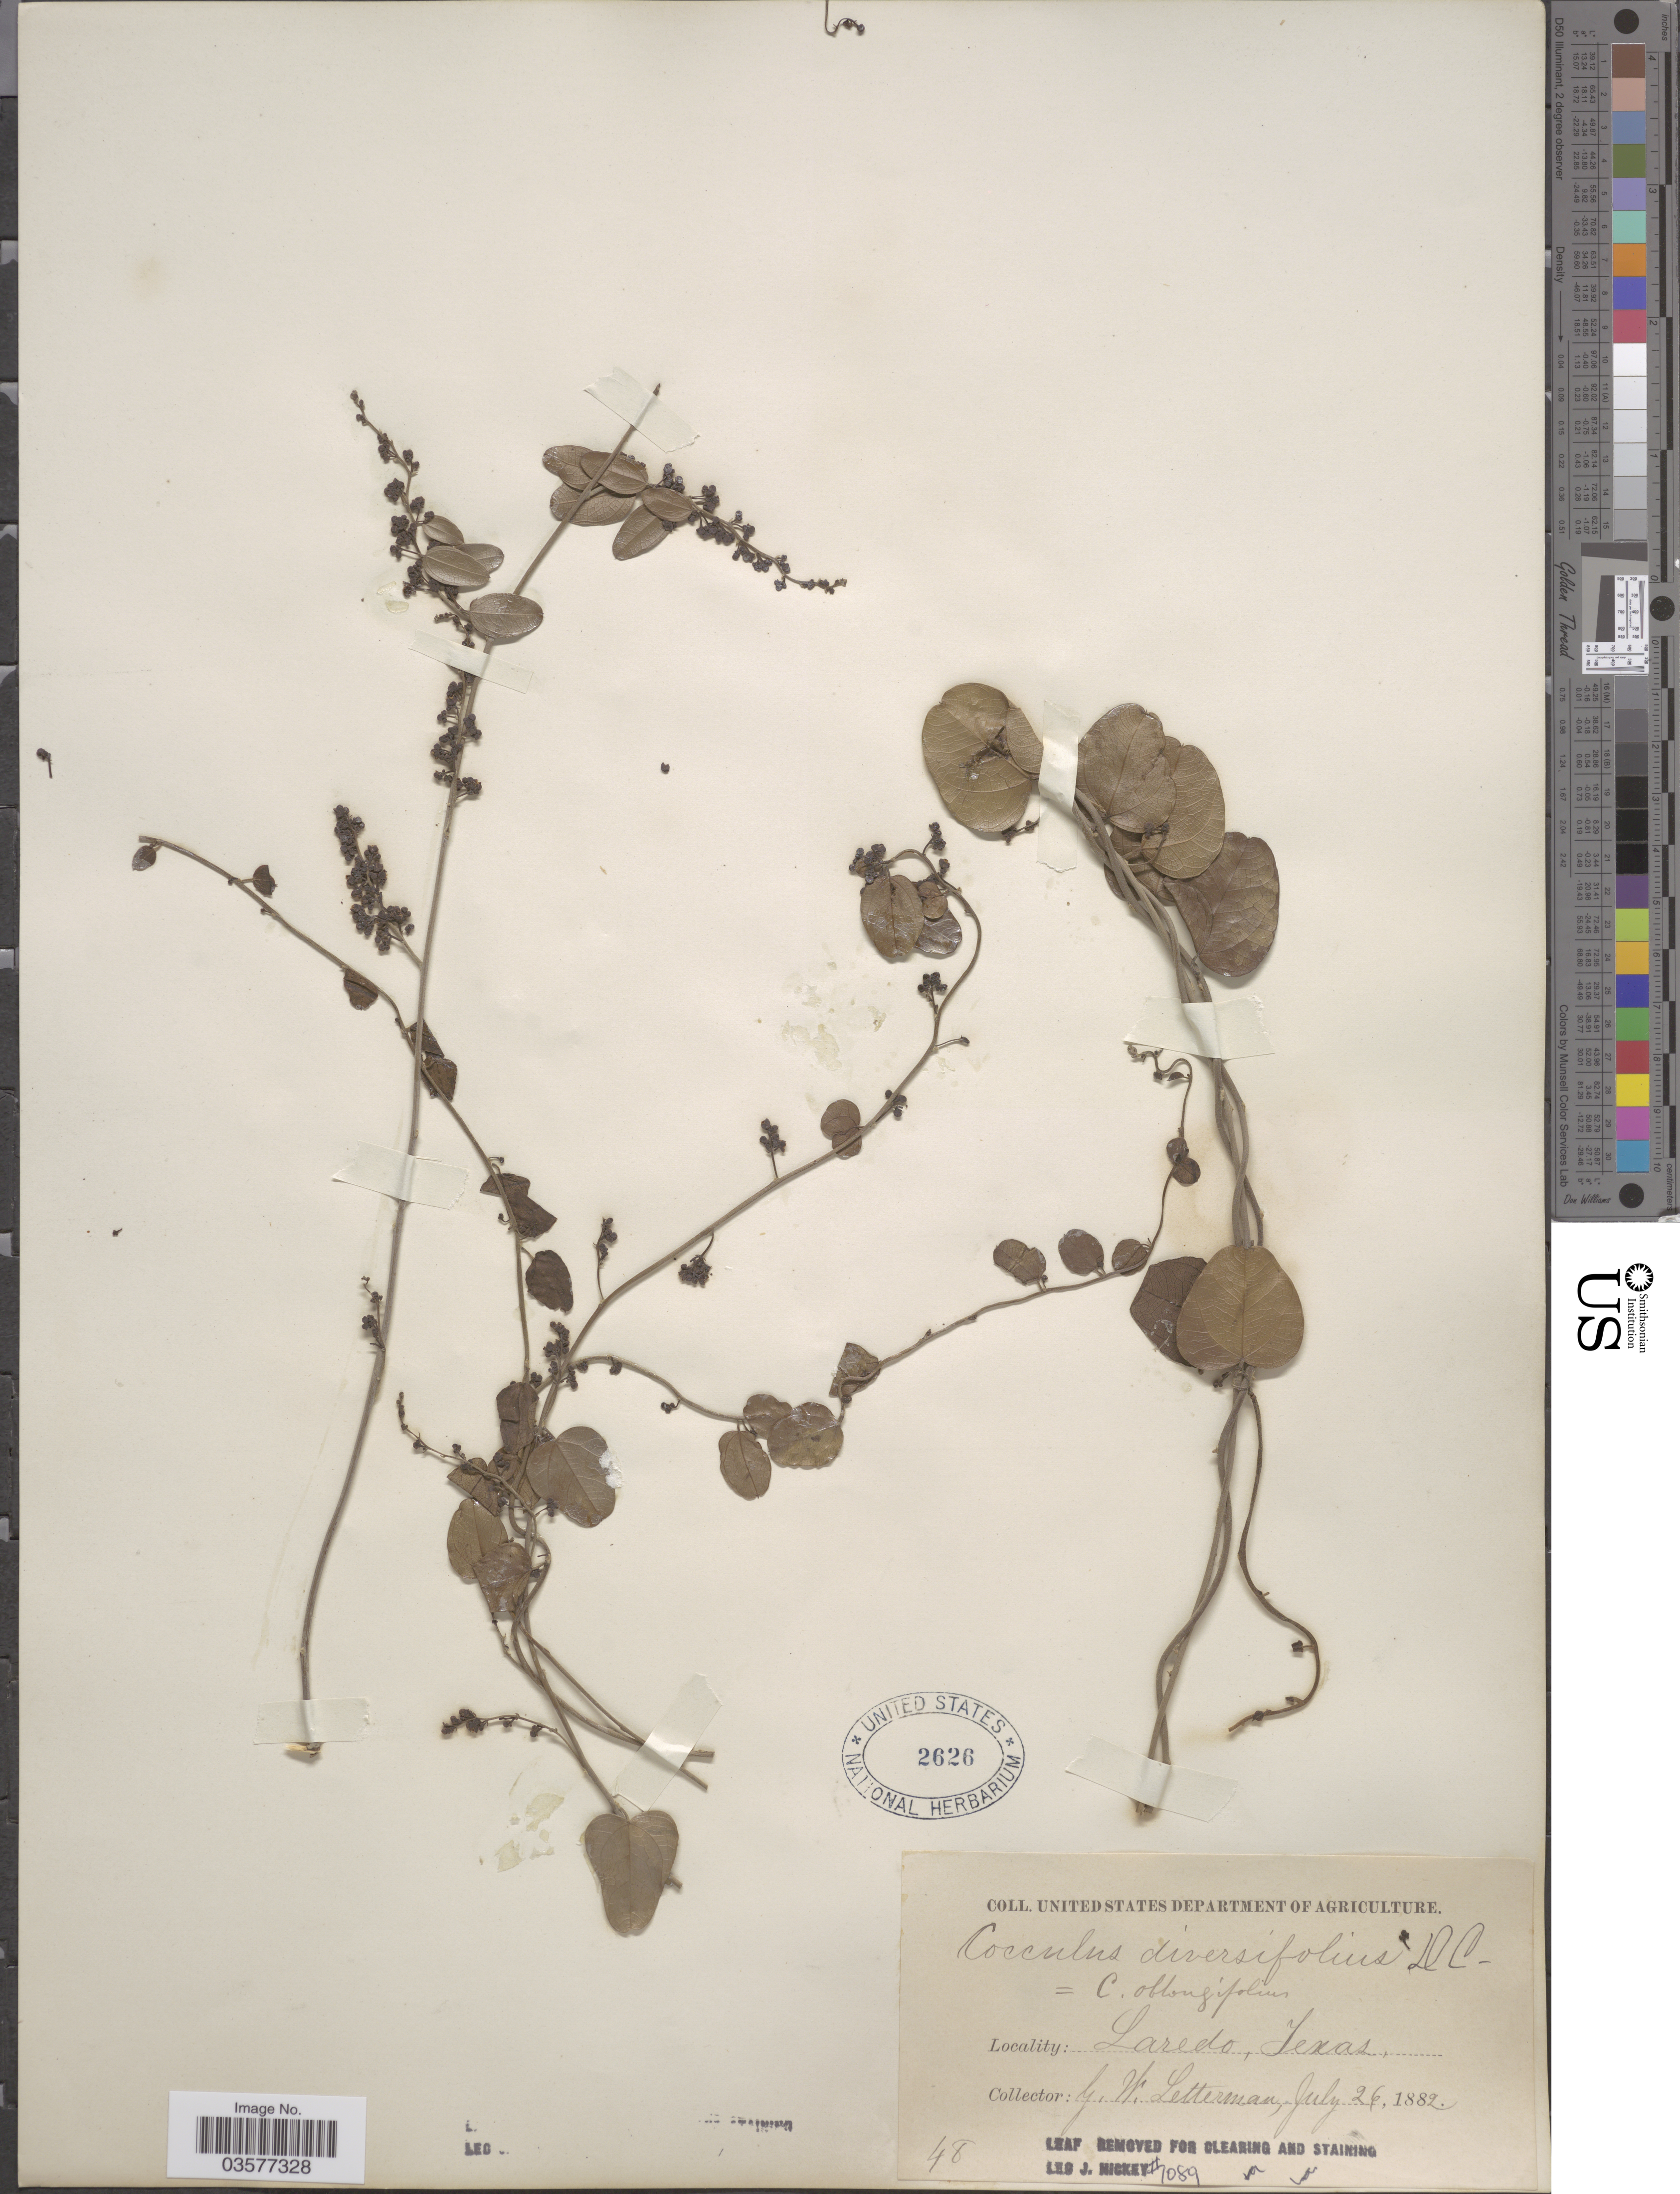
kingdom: Plantae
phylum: Tracheophyta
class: Magnoliopsida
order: Ranunculales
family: Menispermaceae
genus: Cocculus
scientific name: Cocculus diversifolius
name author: DC.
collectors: G. W. Letterman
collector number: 48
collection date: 1882-07-26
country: United States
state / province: Texas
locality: Laredo.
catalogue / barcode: US 2626